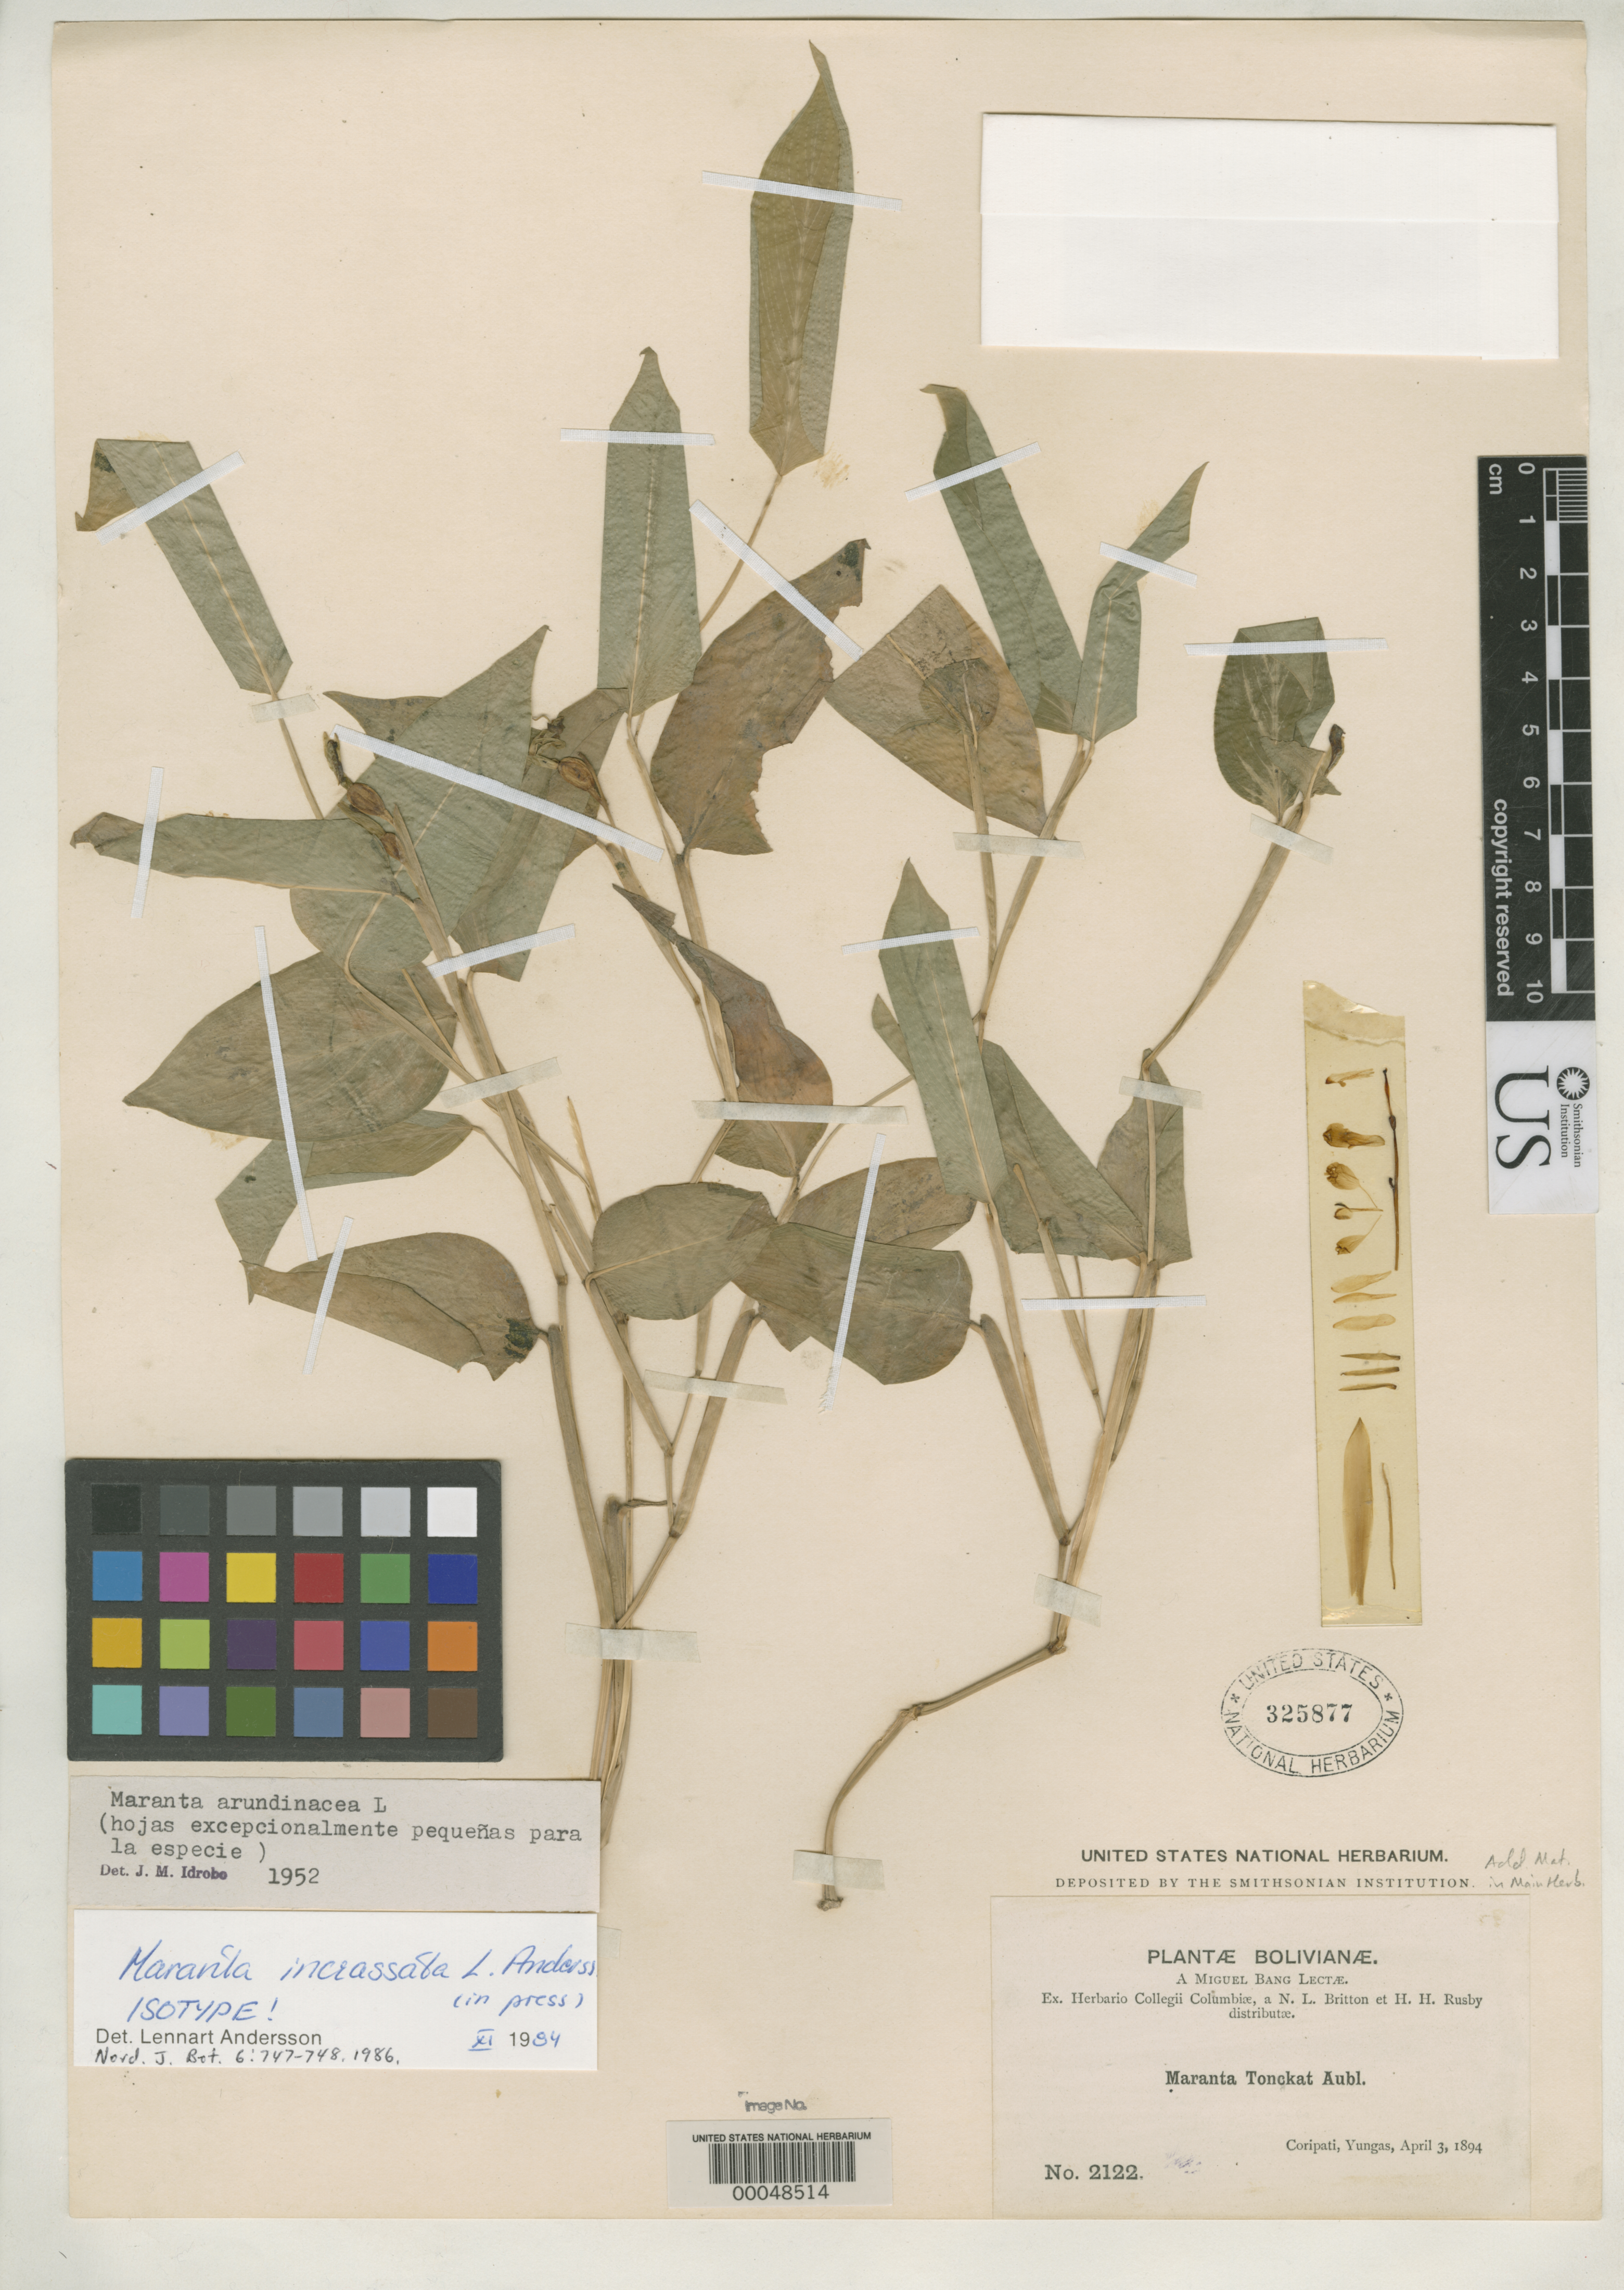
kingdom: Plantae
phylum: Tracheophyta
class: Liliopsida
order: Zingiberales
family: Marantaceae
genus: Maranta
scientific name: Maranta incrassata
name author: L. Andersson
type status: Isotype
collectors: M. Bang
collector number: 2122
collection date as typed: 03 Apr 1894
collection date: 1894-04-03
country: Bolivia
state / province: La Paz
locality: Coripati.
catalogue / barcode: US 325877